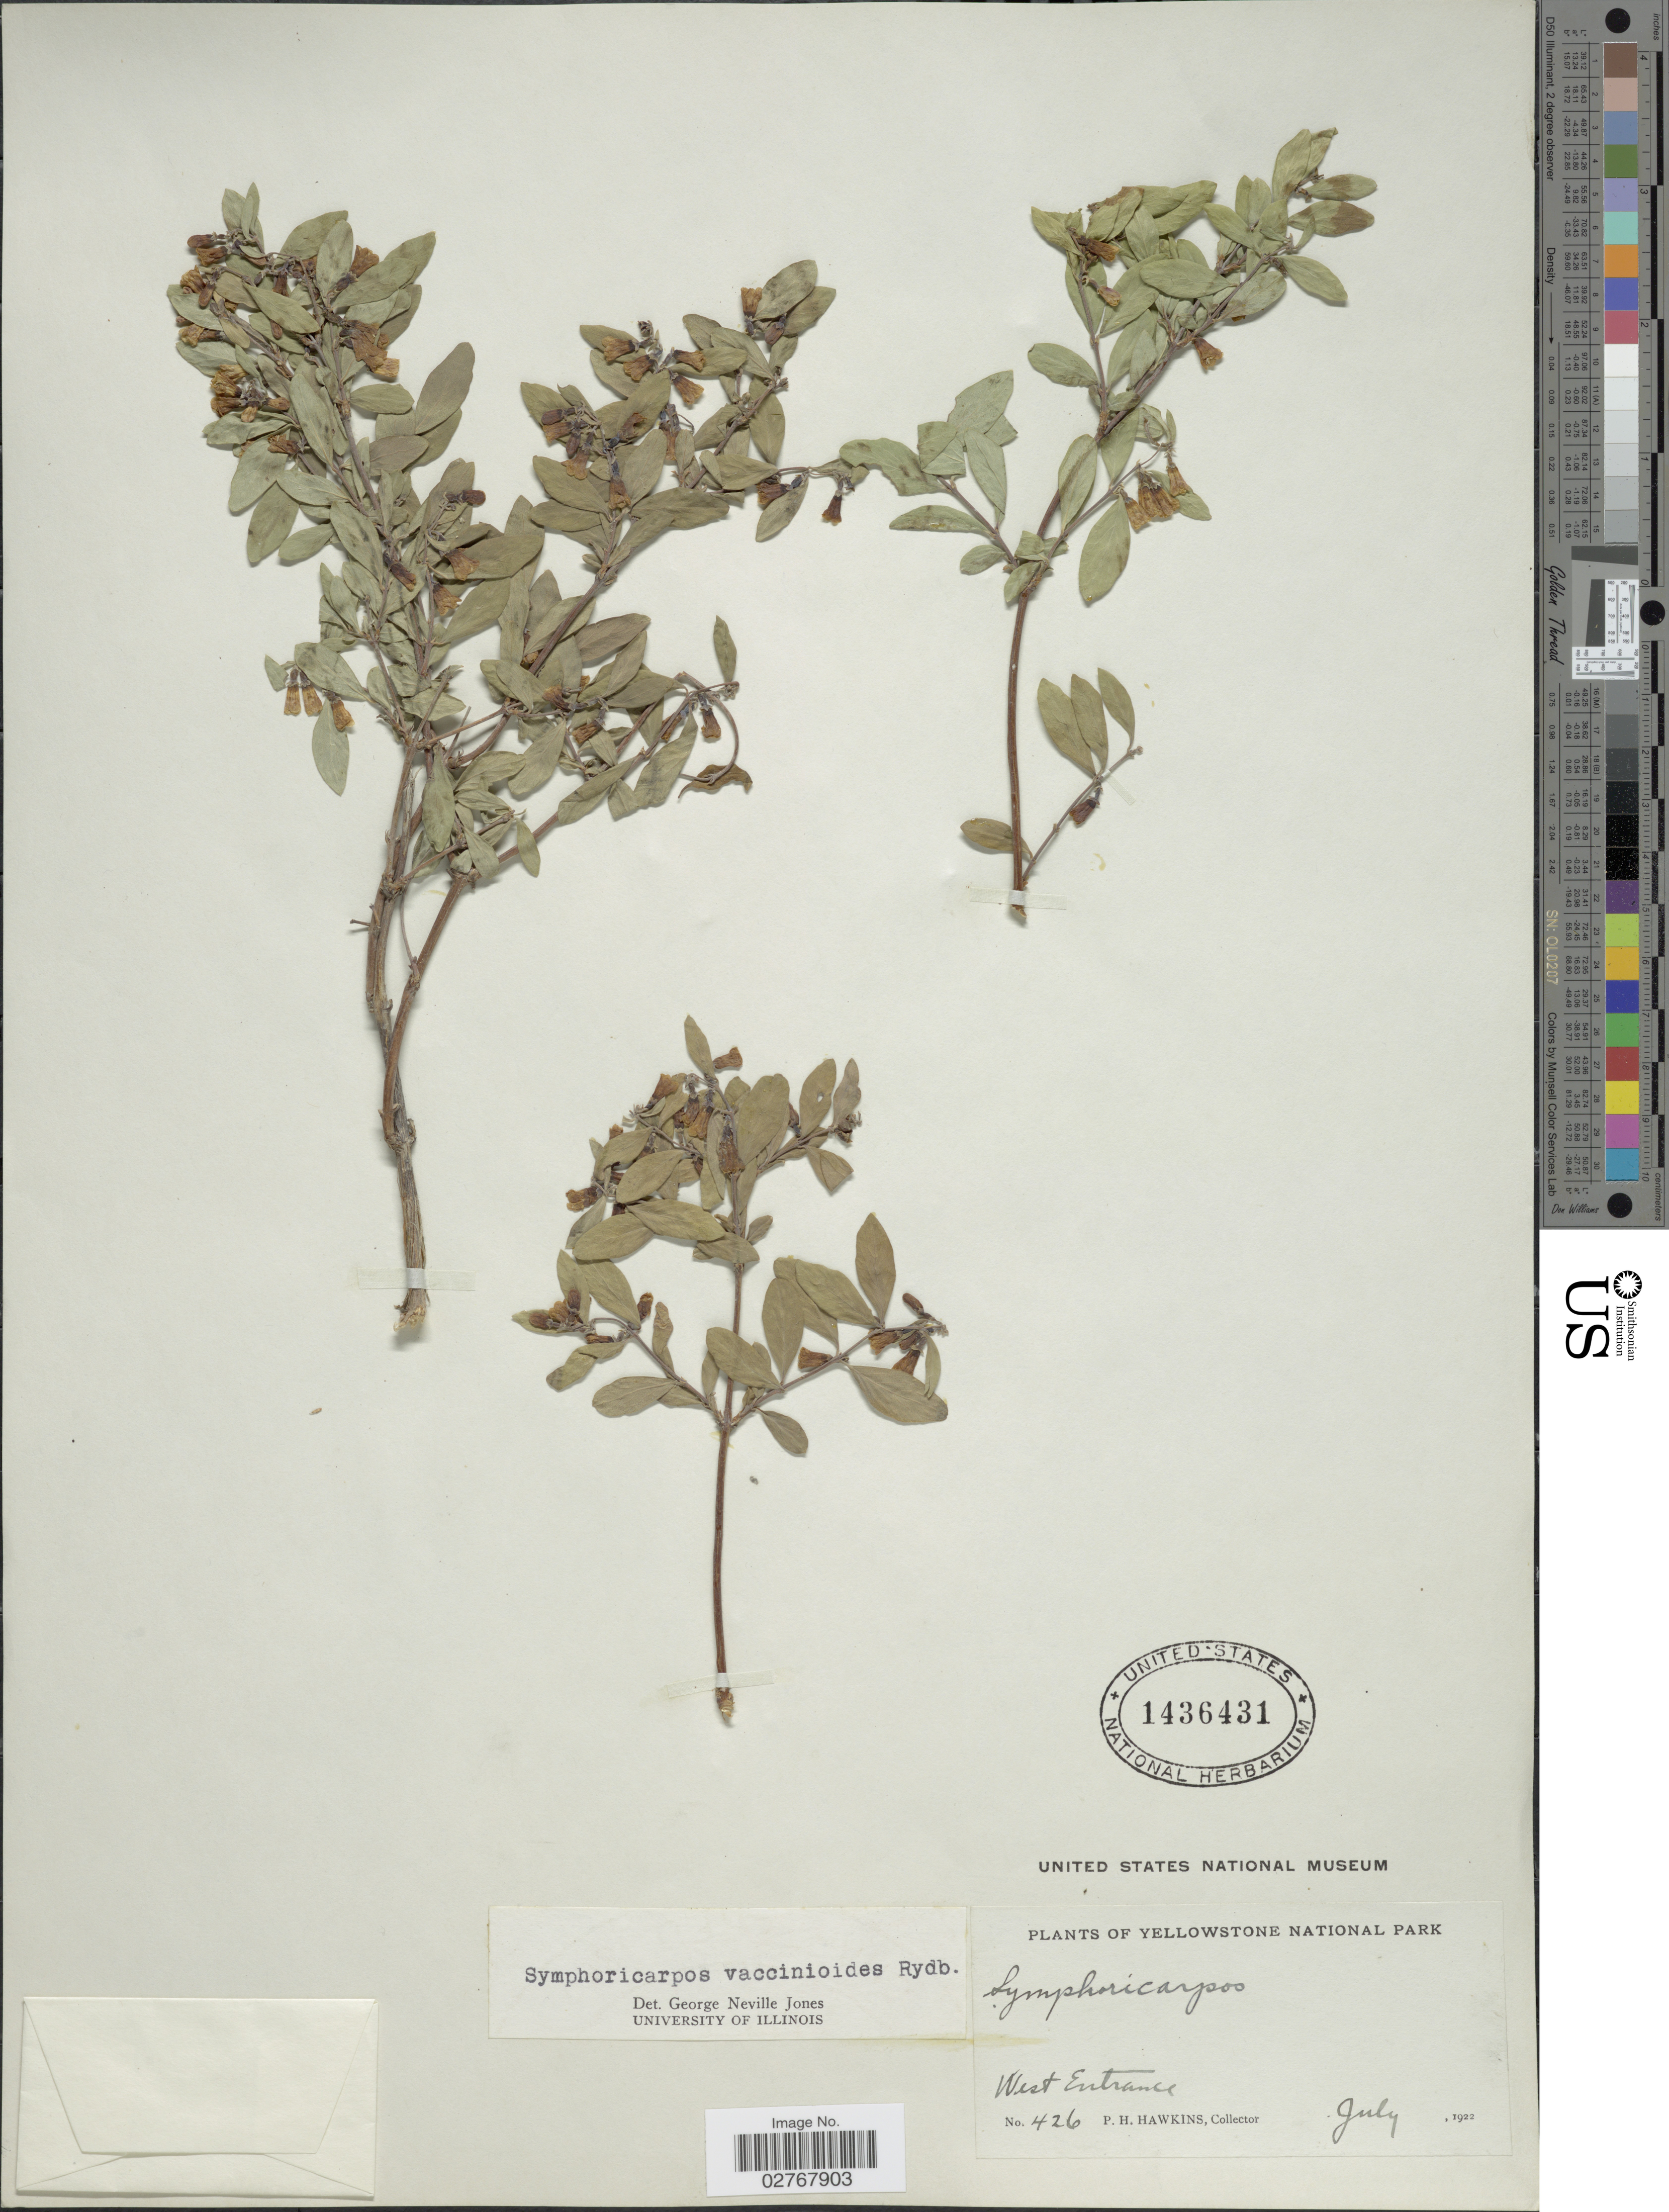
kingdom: Plantae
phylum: Tracheophyta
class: Magnoliopsida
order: Dipsacales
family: Caprifoliaceae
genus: Symphoricarpos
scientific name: Symphoricarpos vaccinioides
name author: Rydb.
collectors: P. Hawkins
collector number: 426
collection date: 1922-07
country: United States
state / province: Montana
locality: Yellowstone National Park, West Entrance.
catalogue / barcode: US 1436431